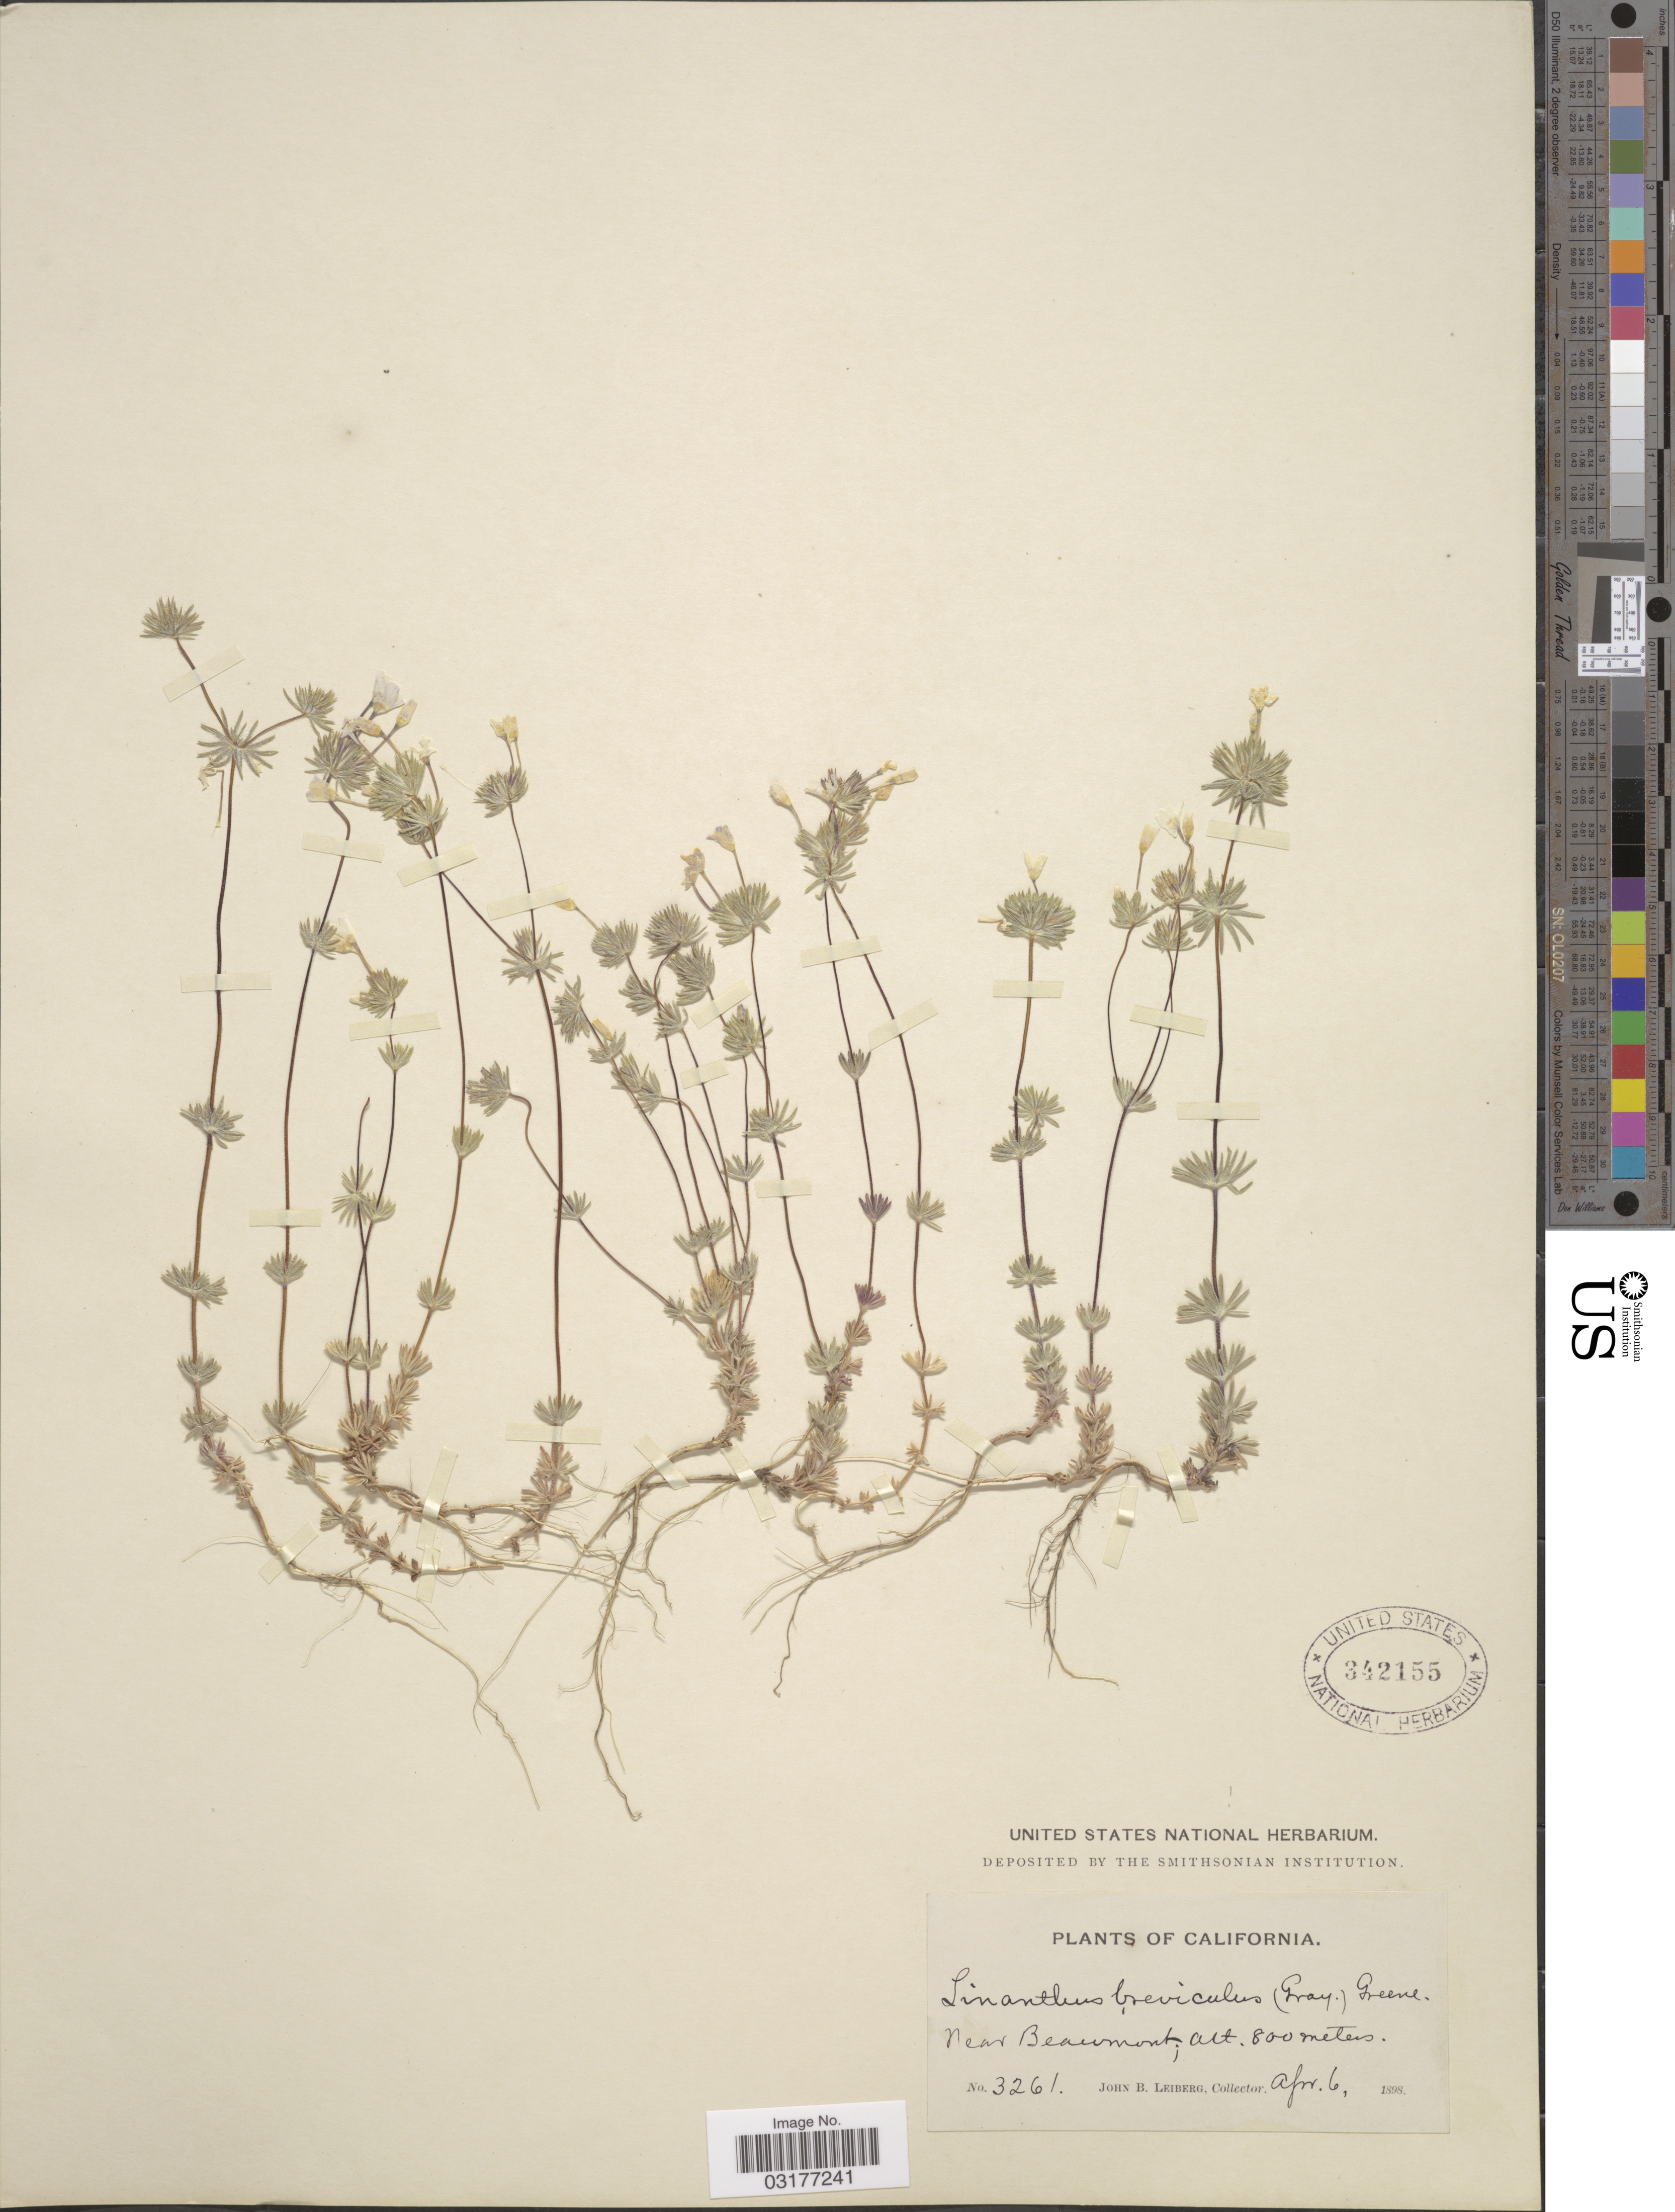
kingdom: Plantae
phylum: Tracheophyta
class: Magnoliopsida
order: Ericales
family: Polemoniaceae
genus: Leptosiphon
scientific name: Leptosiphon breviculus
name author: (A. Gray) J.M. Porter & L.A. Johnson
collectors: J. B. Leiberg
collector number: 3261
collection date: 1898-04-06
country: United States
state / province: California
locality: Near Beaumont.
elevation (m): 800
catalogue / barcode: US 342155